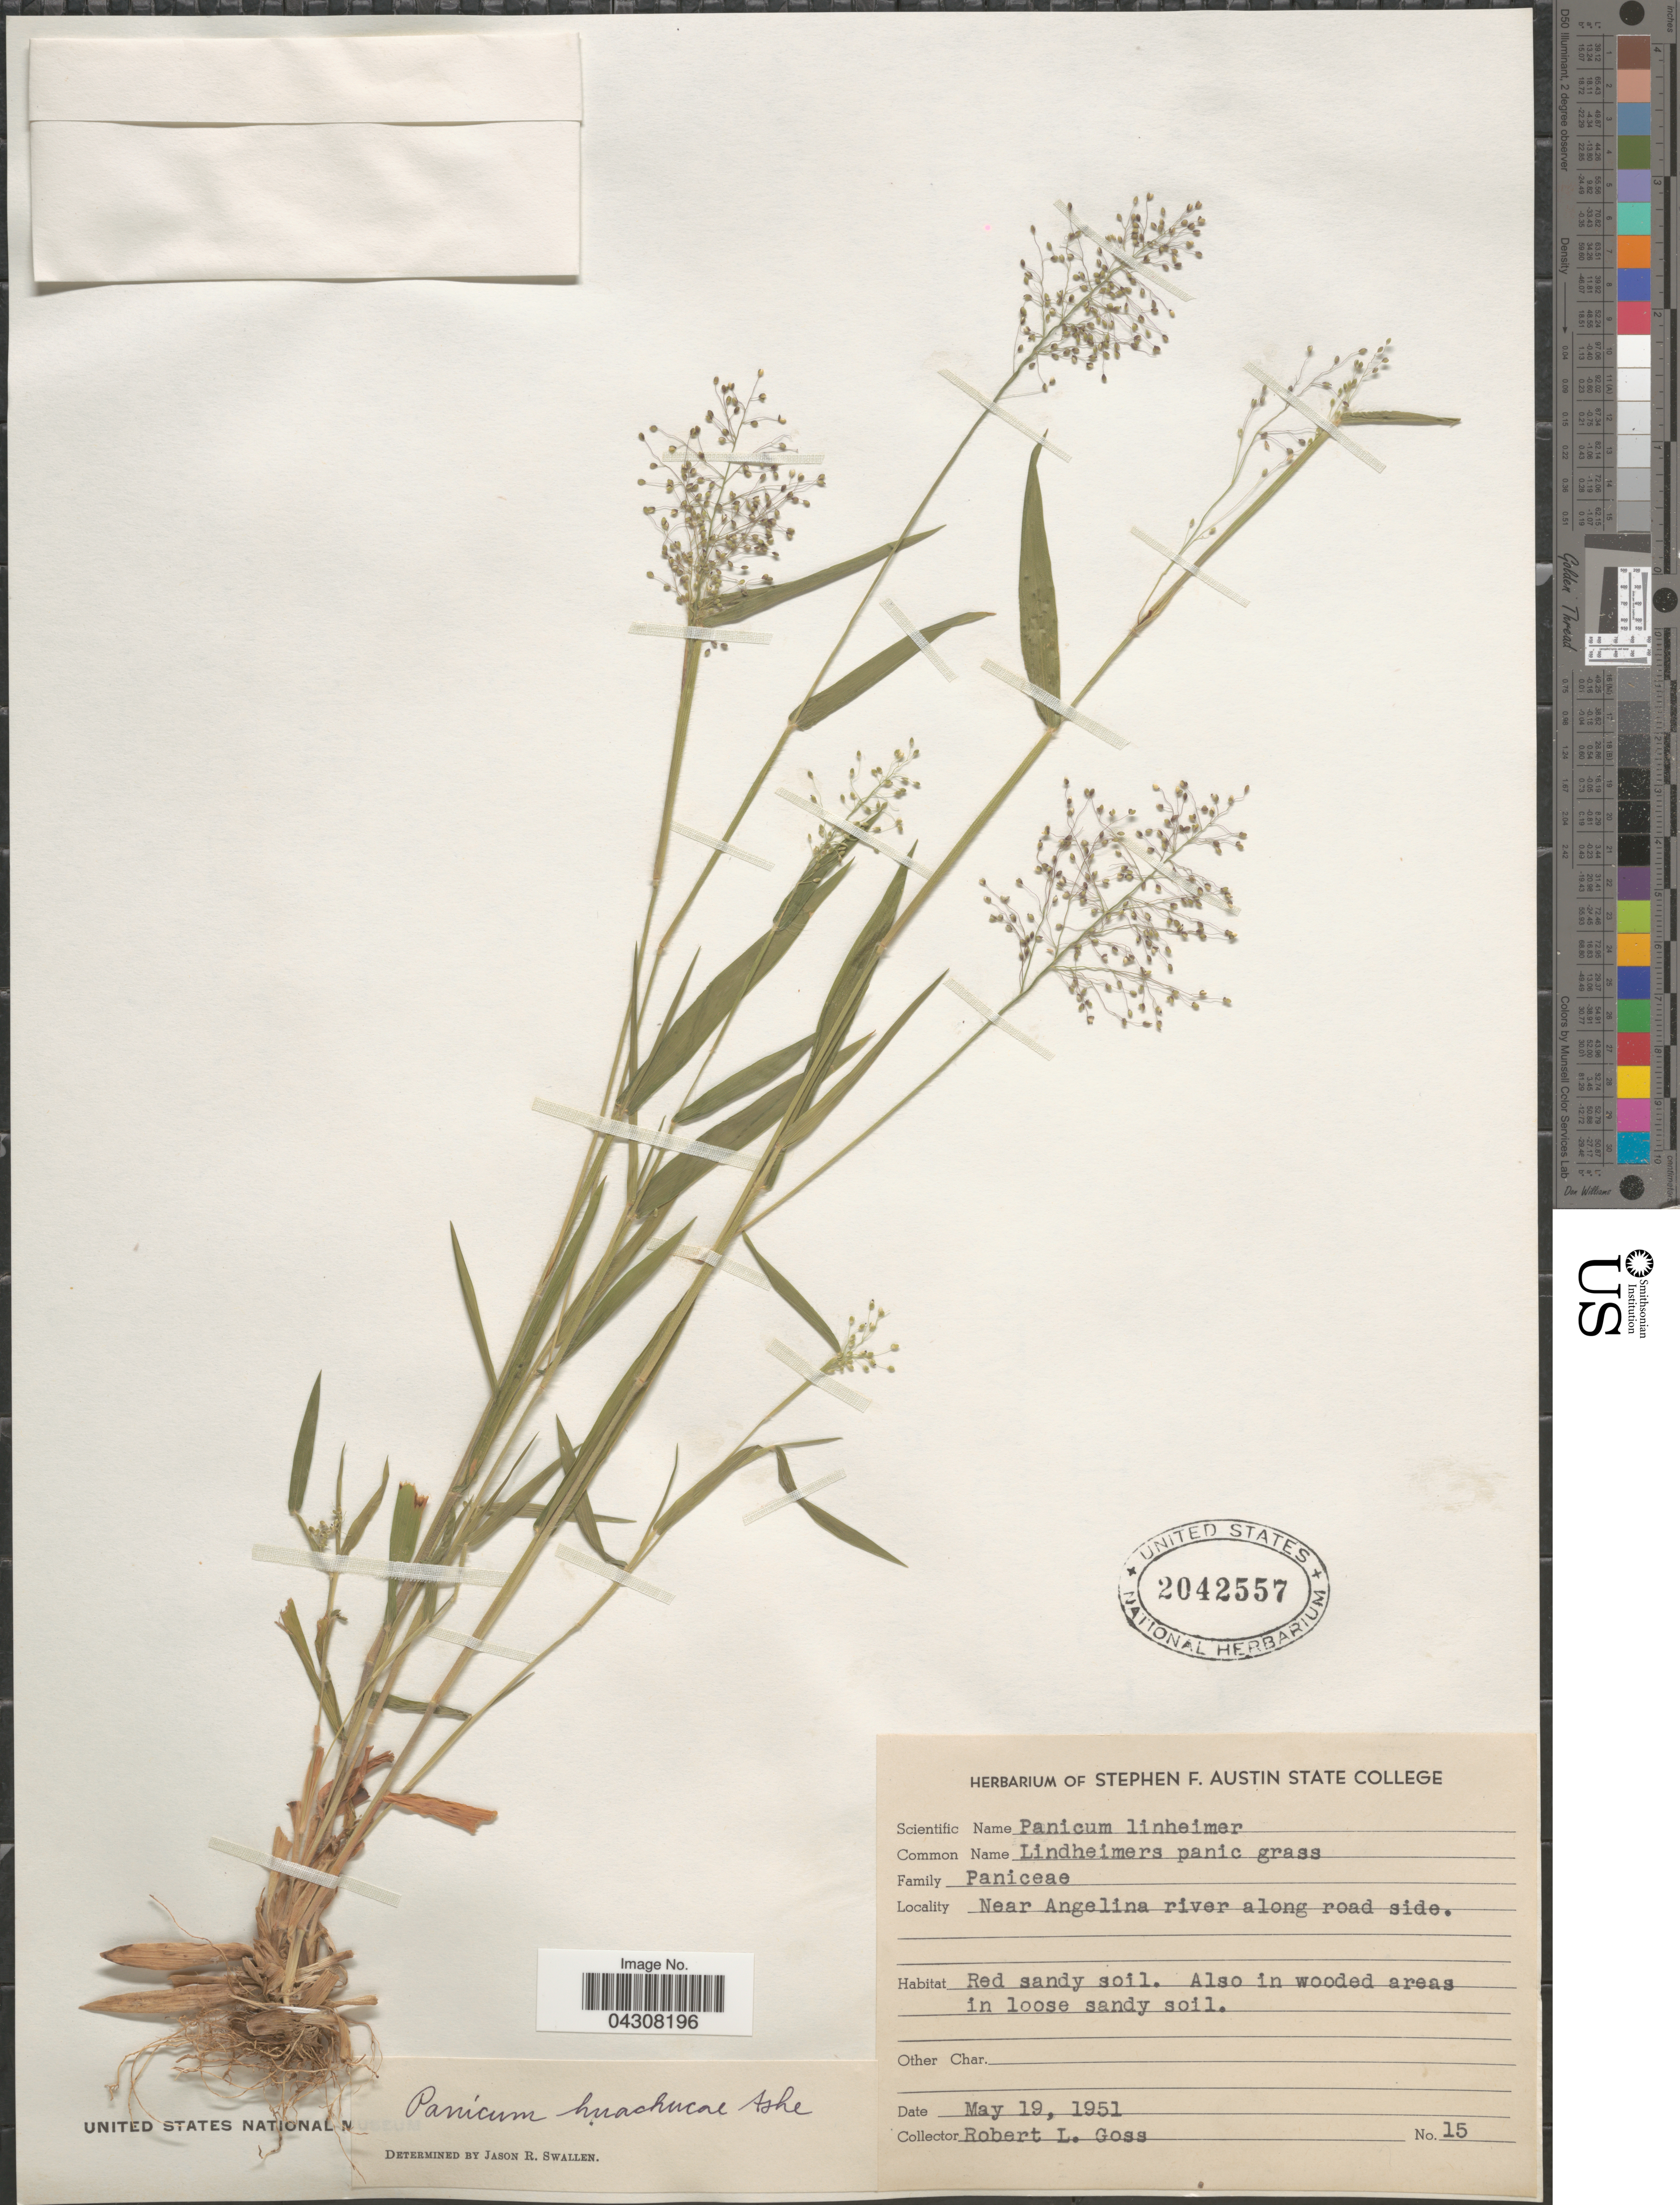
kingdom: Plantae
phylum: Tracheophyta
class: Liliopsida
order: Poales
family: Poaceae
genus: Dichanthelium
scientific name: Dichanthelium acuminatum var. acuminatum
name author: (Sw.) Gould & C.A. Clark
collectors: R. Goss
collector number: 15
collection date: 1951-05-19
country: United States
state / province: Texas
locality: Near Angelina river along road side. Also in wooded areas in loose sandy soil.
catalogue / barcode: US 2042557